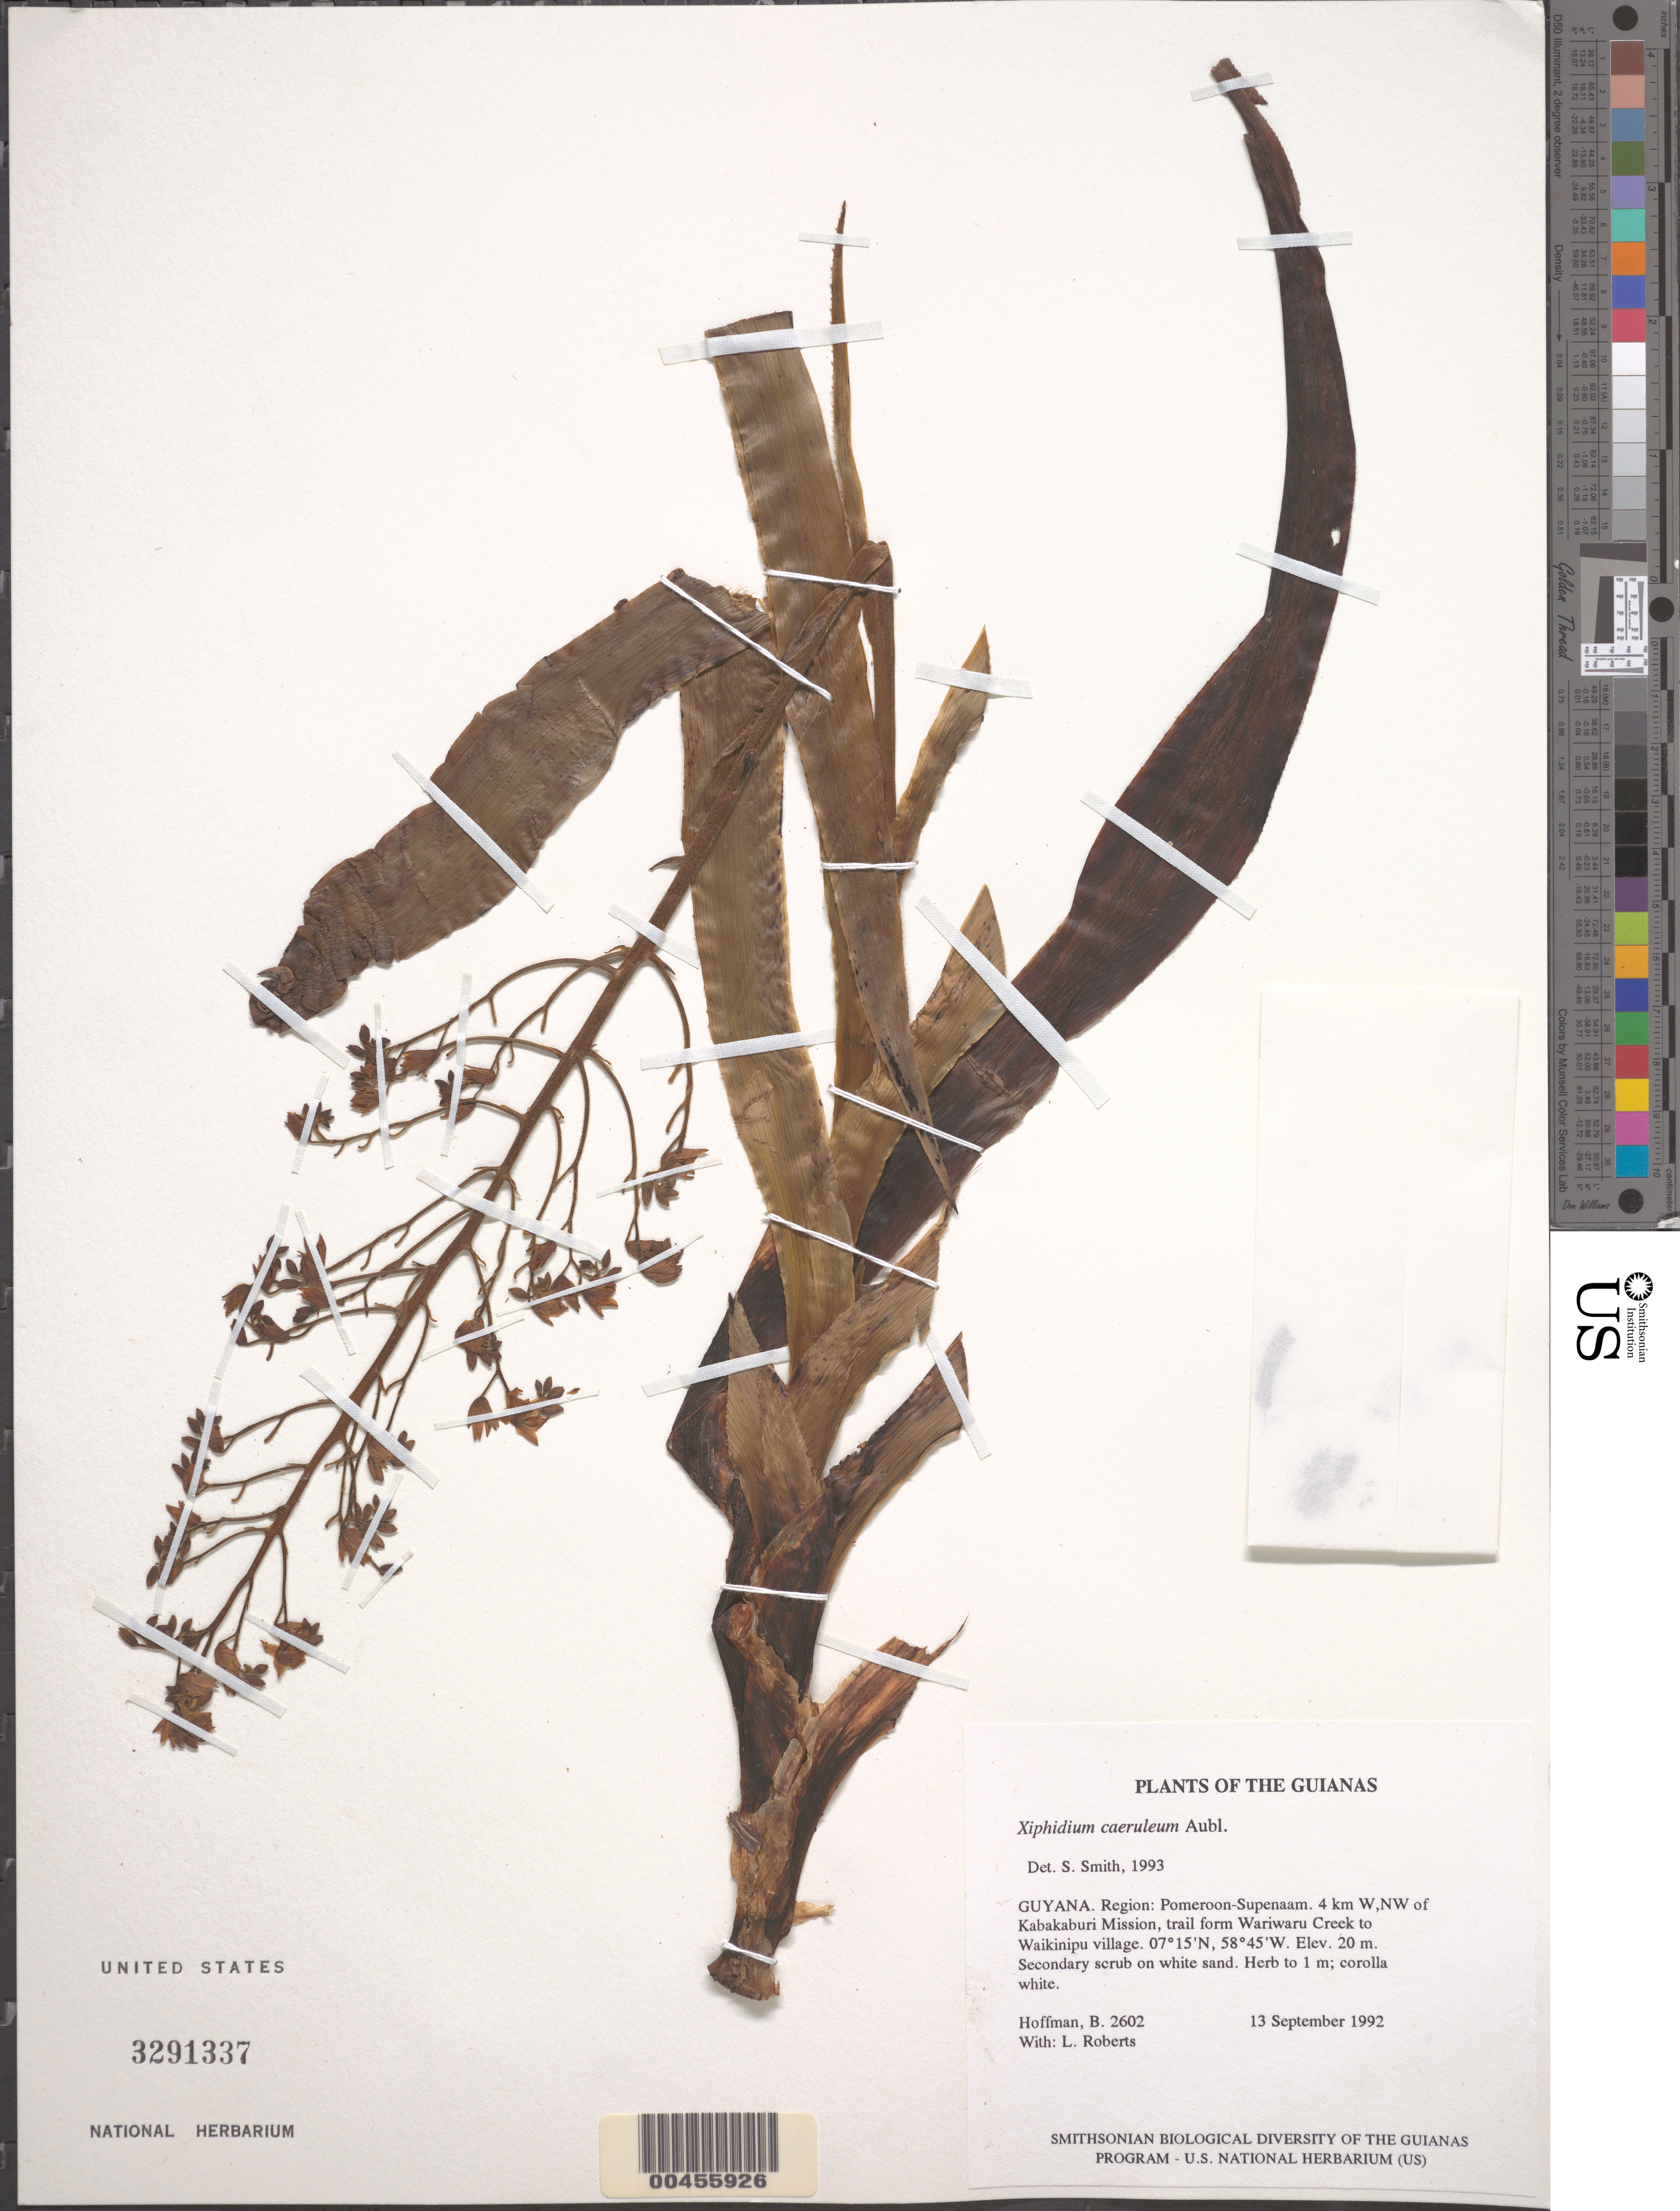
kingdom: Plantae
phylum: Tracheophyta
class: Liliopsida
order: Commelinales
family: Haemodoraceae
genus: Xiphidium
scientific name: Xiphidium caeruleum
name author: Aubl.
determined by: Smith, Stephen F., (US), NMNH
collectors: B. Hoffman & L. Roberts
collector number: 2602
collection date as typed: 13 September 1992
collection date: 1992-09-13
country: Guyana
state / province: Pomeroon-Supenaam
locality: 4 km WNW of Kabakaburi Mission, trail from Wariwaru Creek to Waikinipu village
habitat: Secondary scrub on white sand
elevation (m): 20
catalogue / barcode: US 3291337